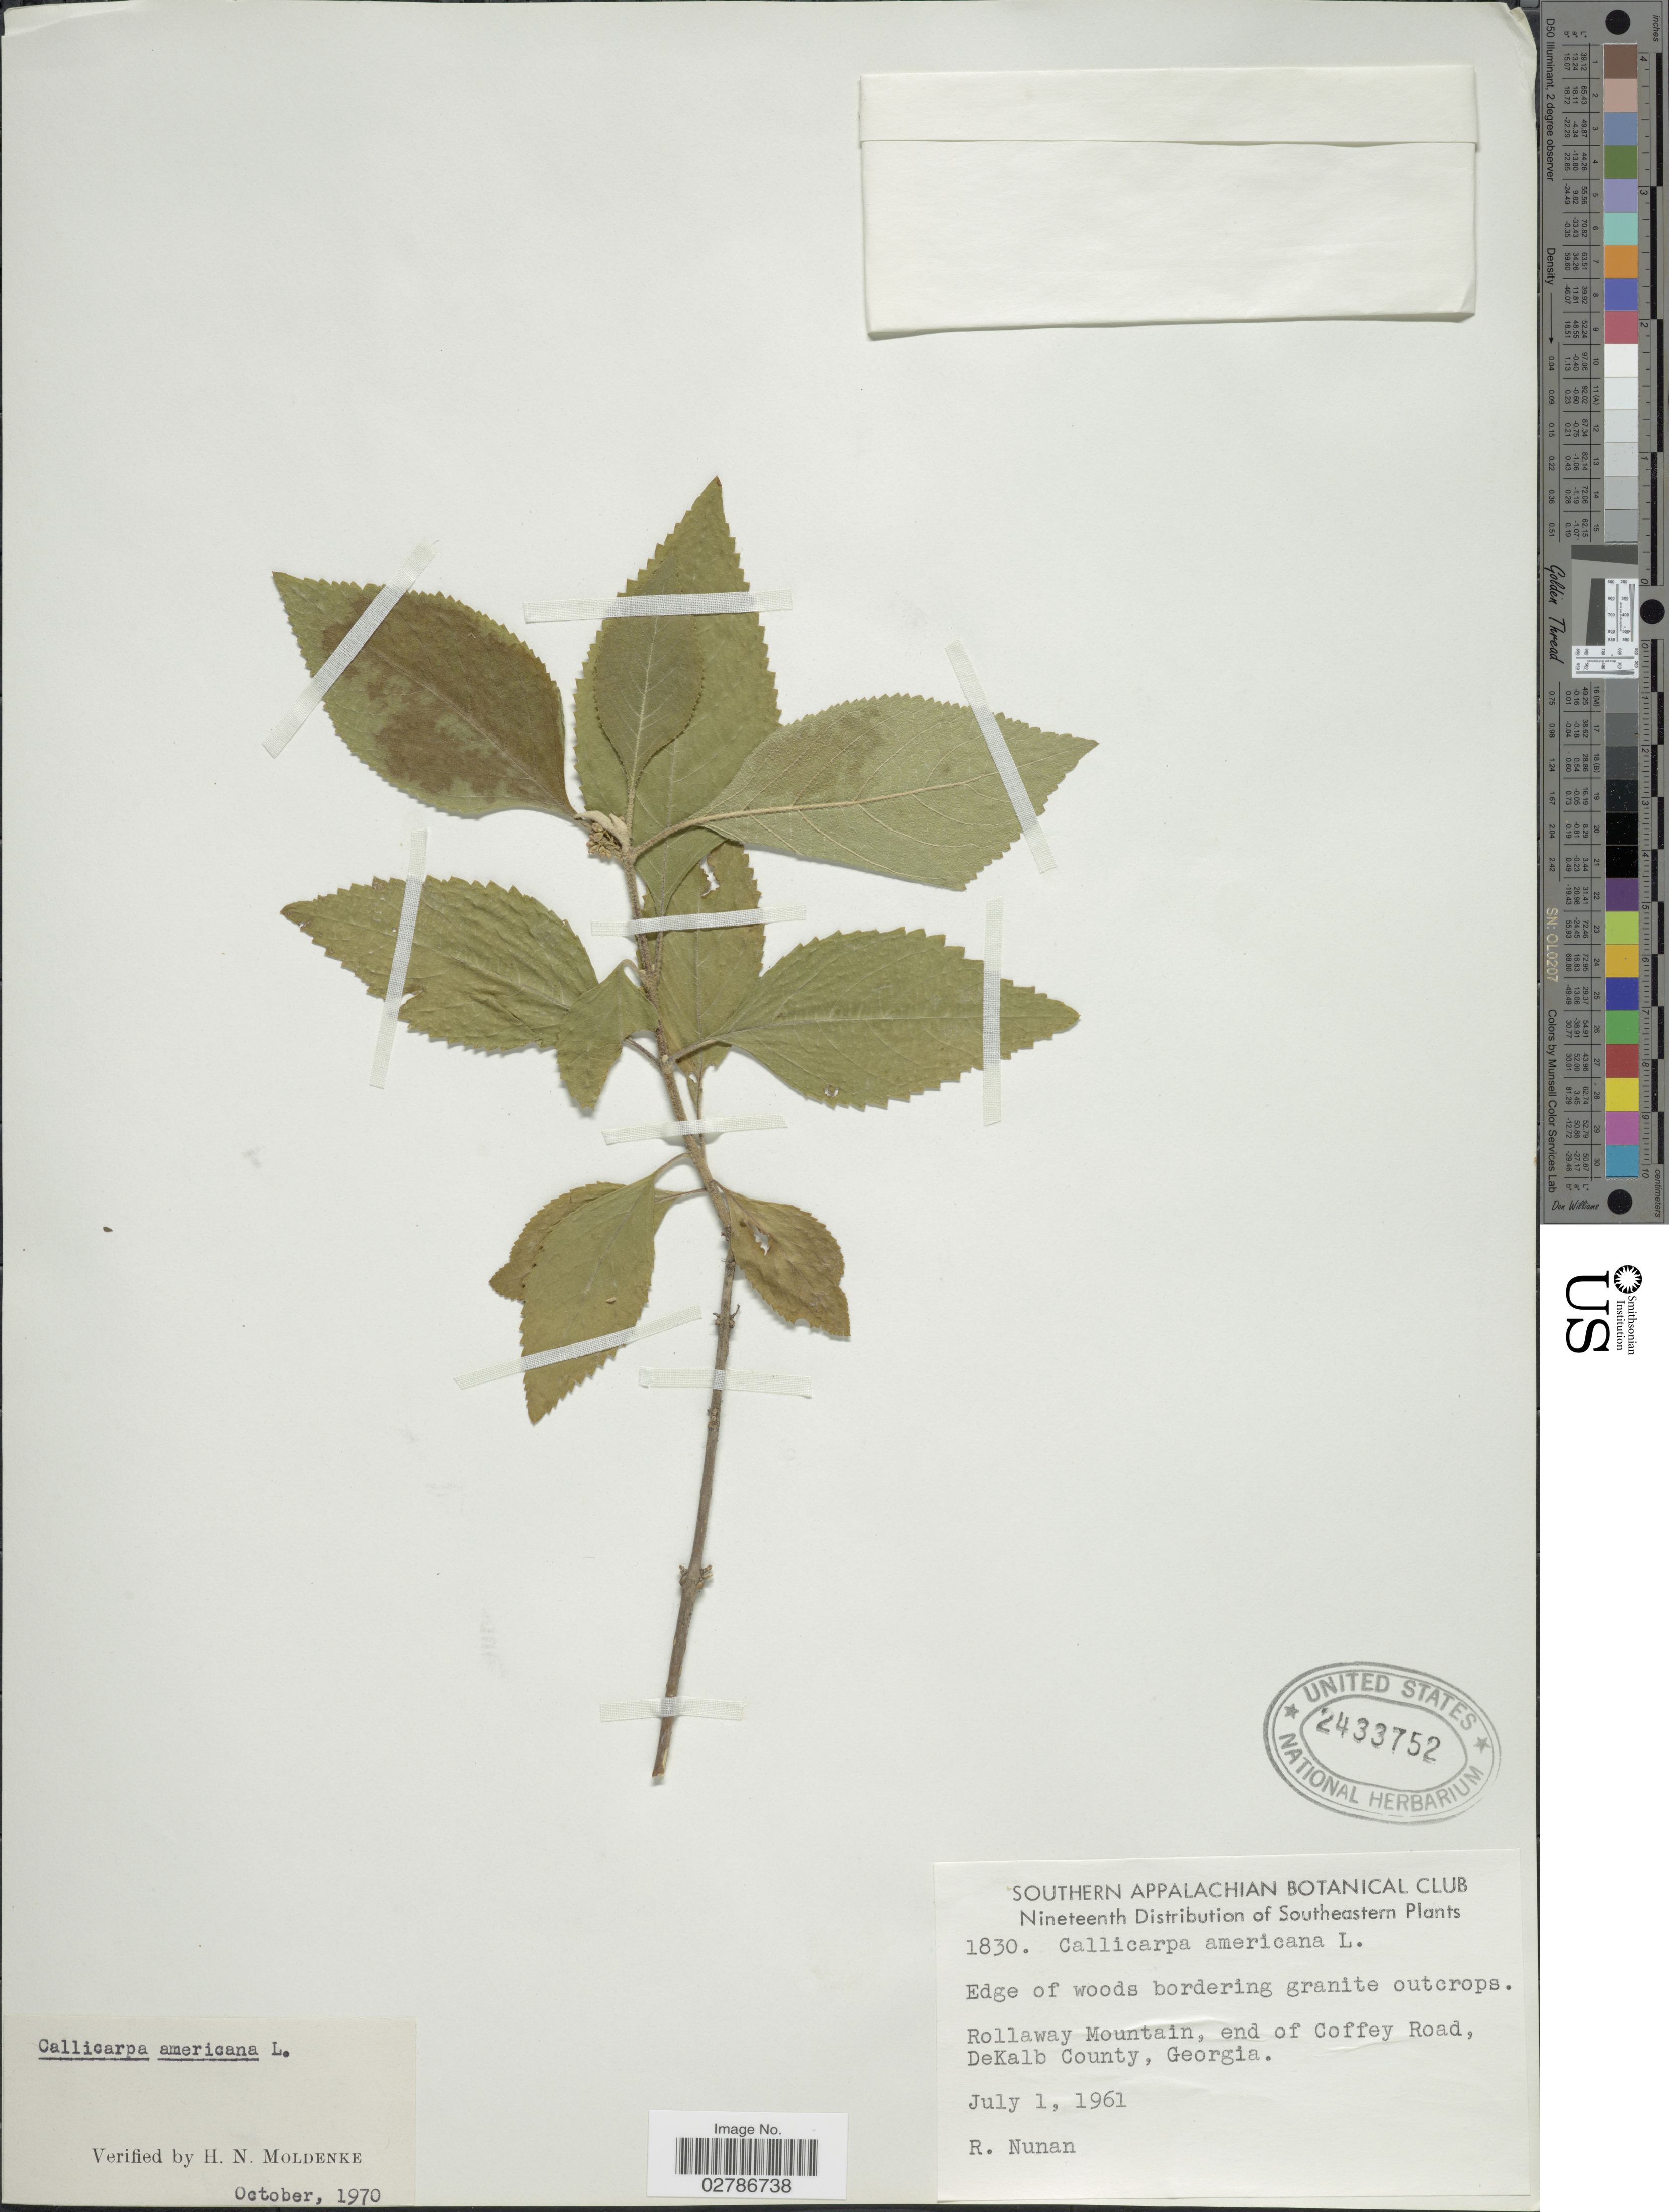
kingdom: Plantae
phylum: Tracheophyta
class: Magnoliopsida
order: Lamiales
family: Lamiaceae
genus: Callicarpa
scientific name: Callicarpa americana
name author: L.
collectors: R. Nunan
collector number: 1830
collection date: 1961-07-01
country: United States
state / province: Georgia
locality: Rollaway Mountain, end of Coffey Road, DeKalb County.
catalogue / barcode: US 2433752